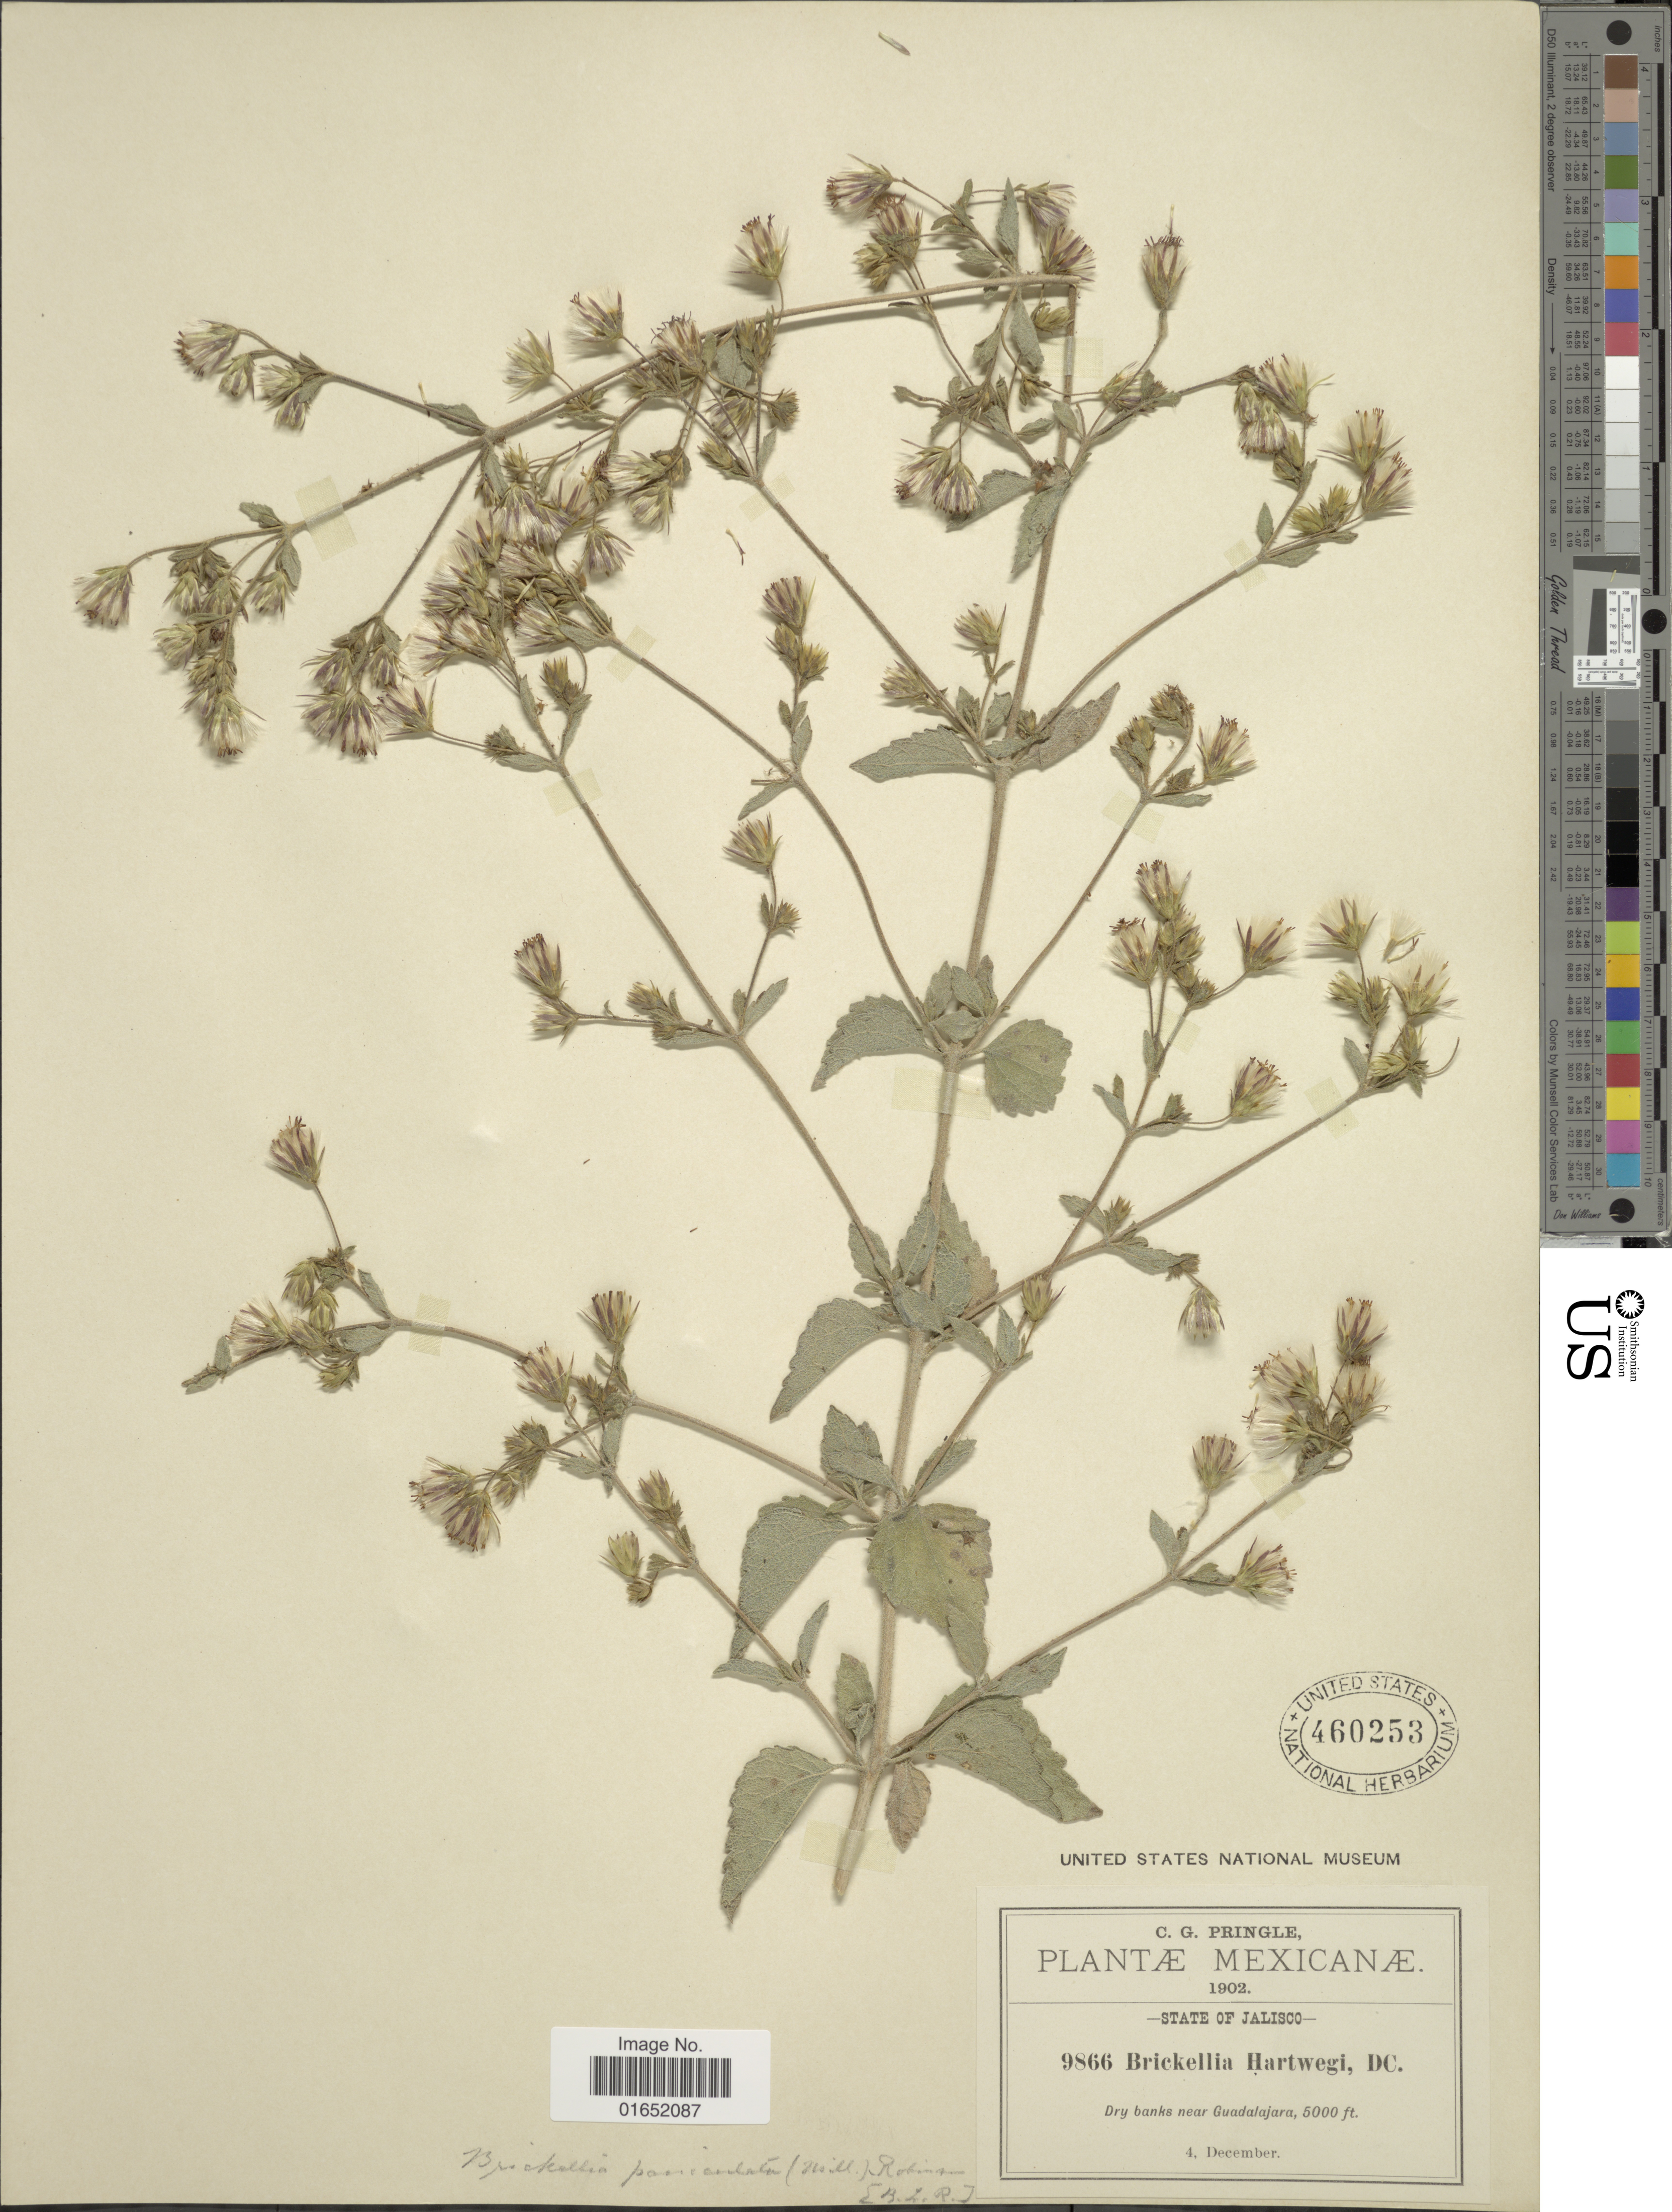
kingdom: Plantae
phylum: Tracheophyta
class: Magnoliopsida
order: Asterales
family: Asteraceae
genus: Brickellia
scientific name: Brickellia paniculata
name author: (Mill.) B.L. Rob.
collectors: C. G. Pringle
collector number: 9866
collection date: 1902-12-04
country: Mexico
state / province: Jalisco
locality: Dry banks near Guadalajara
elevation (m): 1524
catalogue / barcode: US 460253